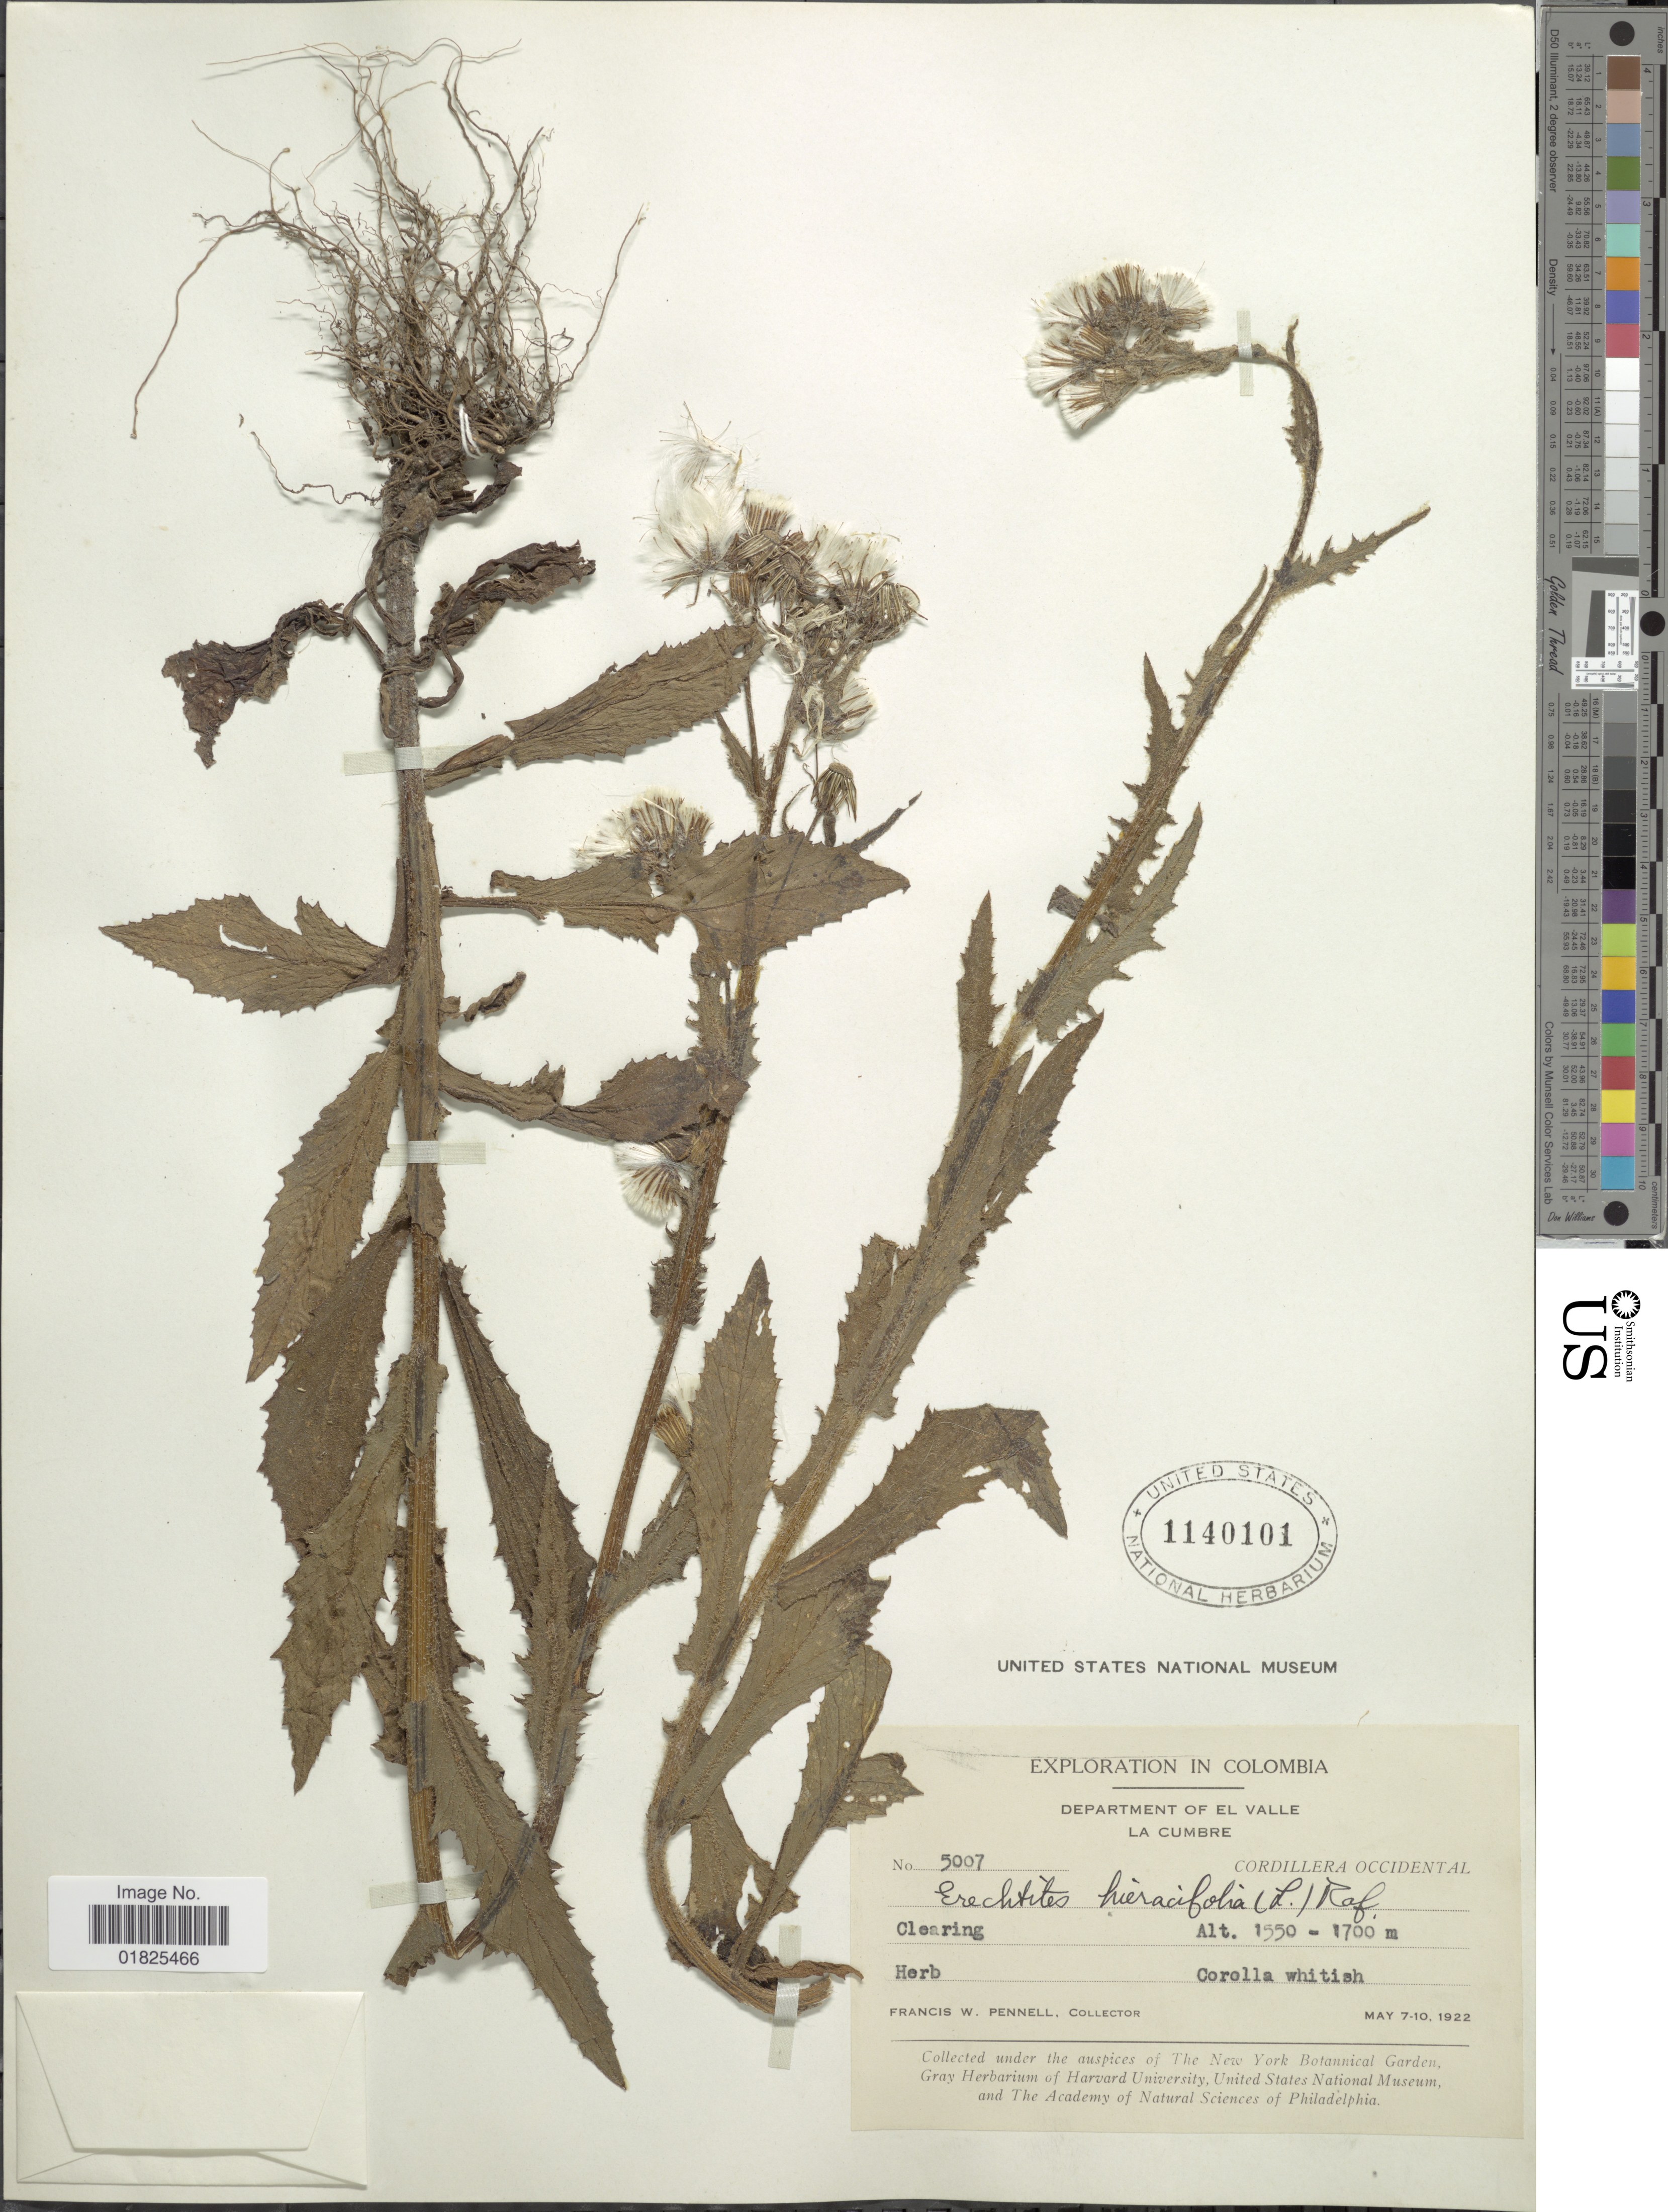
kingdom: Plantae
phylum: Tracheophyta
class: Magnoliopsida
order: Asterales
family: Asteraceae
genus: Erechtites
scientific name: Erechtites hieraciifolius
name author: (L.) Raf. ex DC.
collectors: F. W. Pennell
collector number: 5007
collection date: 1922-05-07/1922-05-10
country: Colombia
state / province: Valle del Cauca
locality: La Cumbre, Cordillera Occidental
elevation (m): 1550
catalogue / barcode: US 1140101